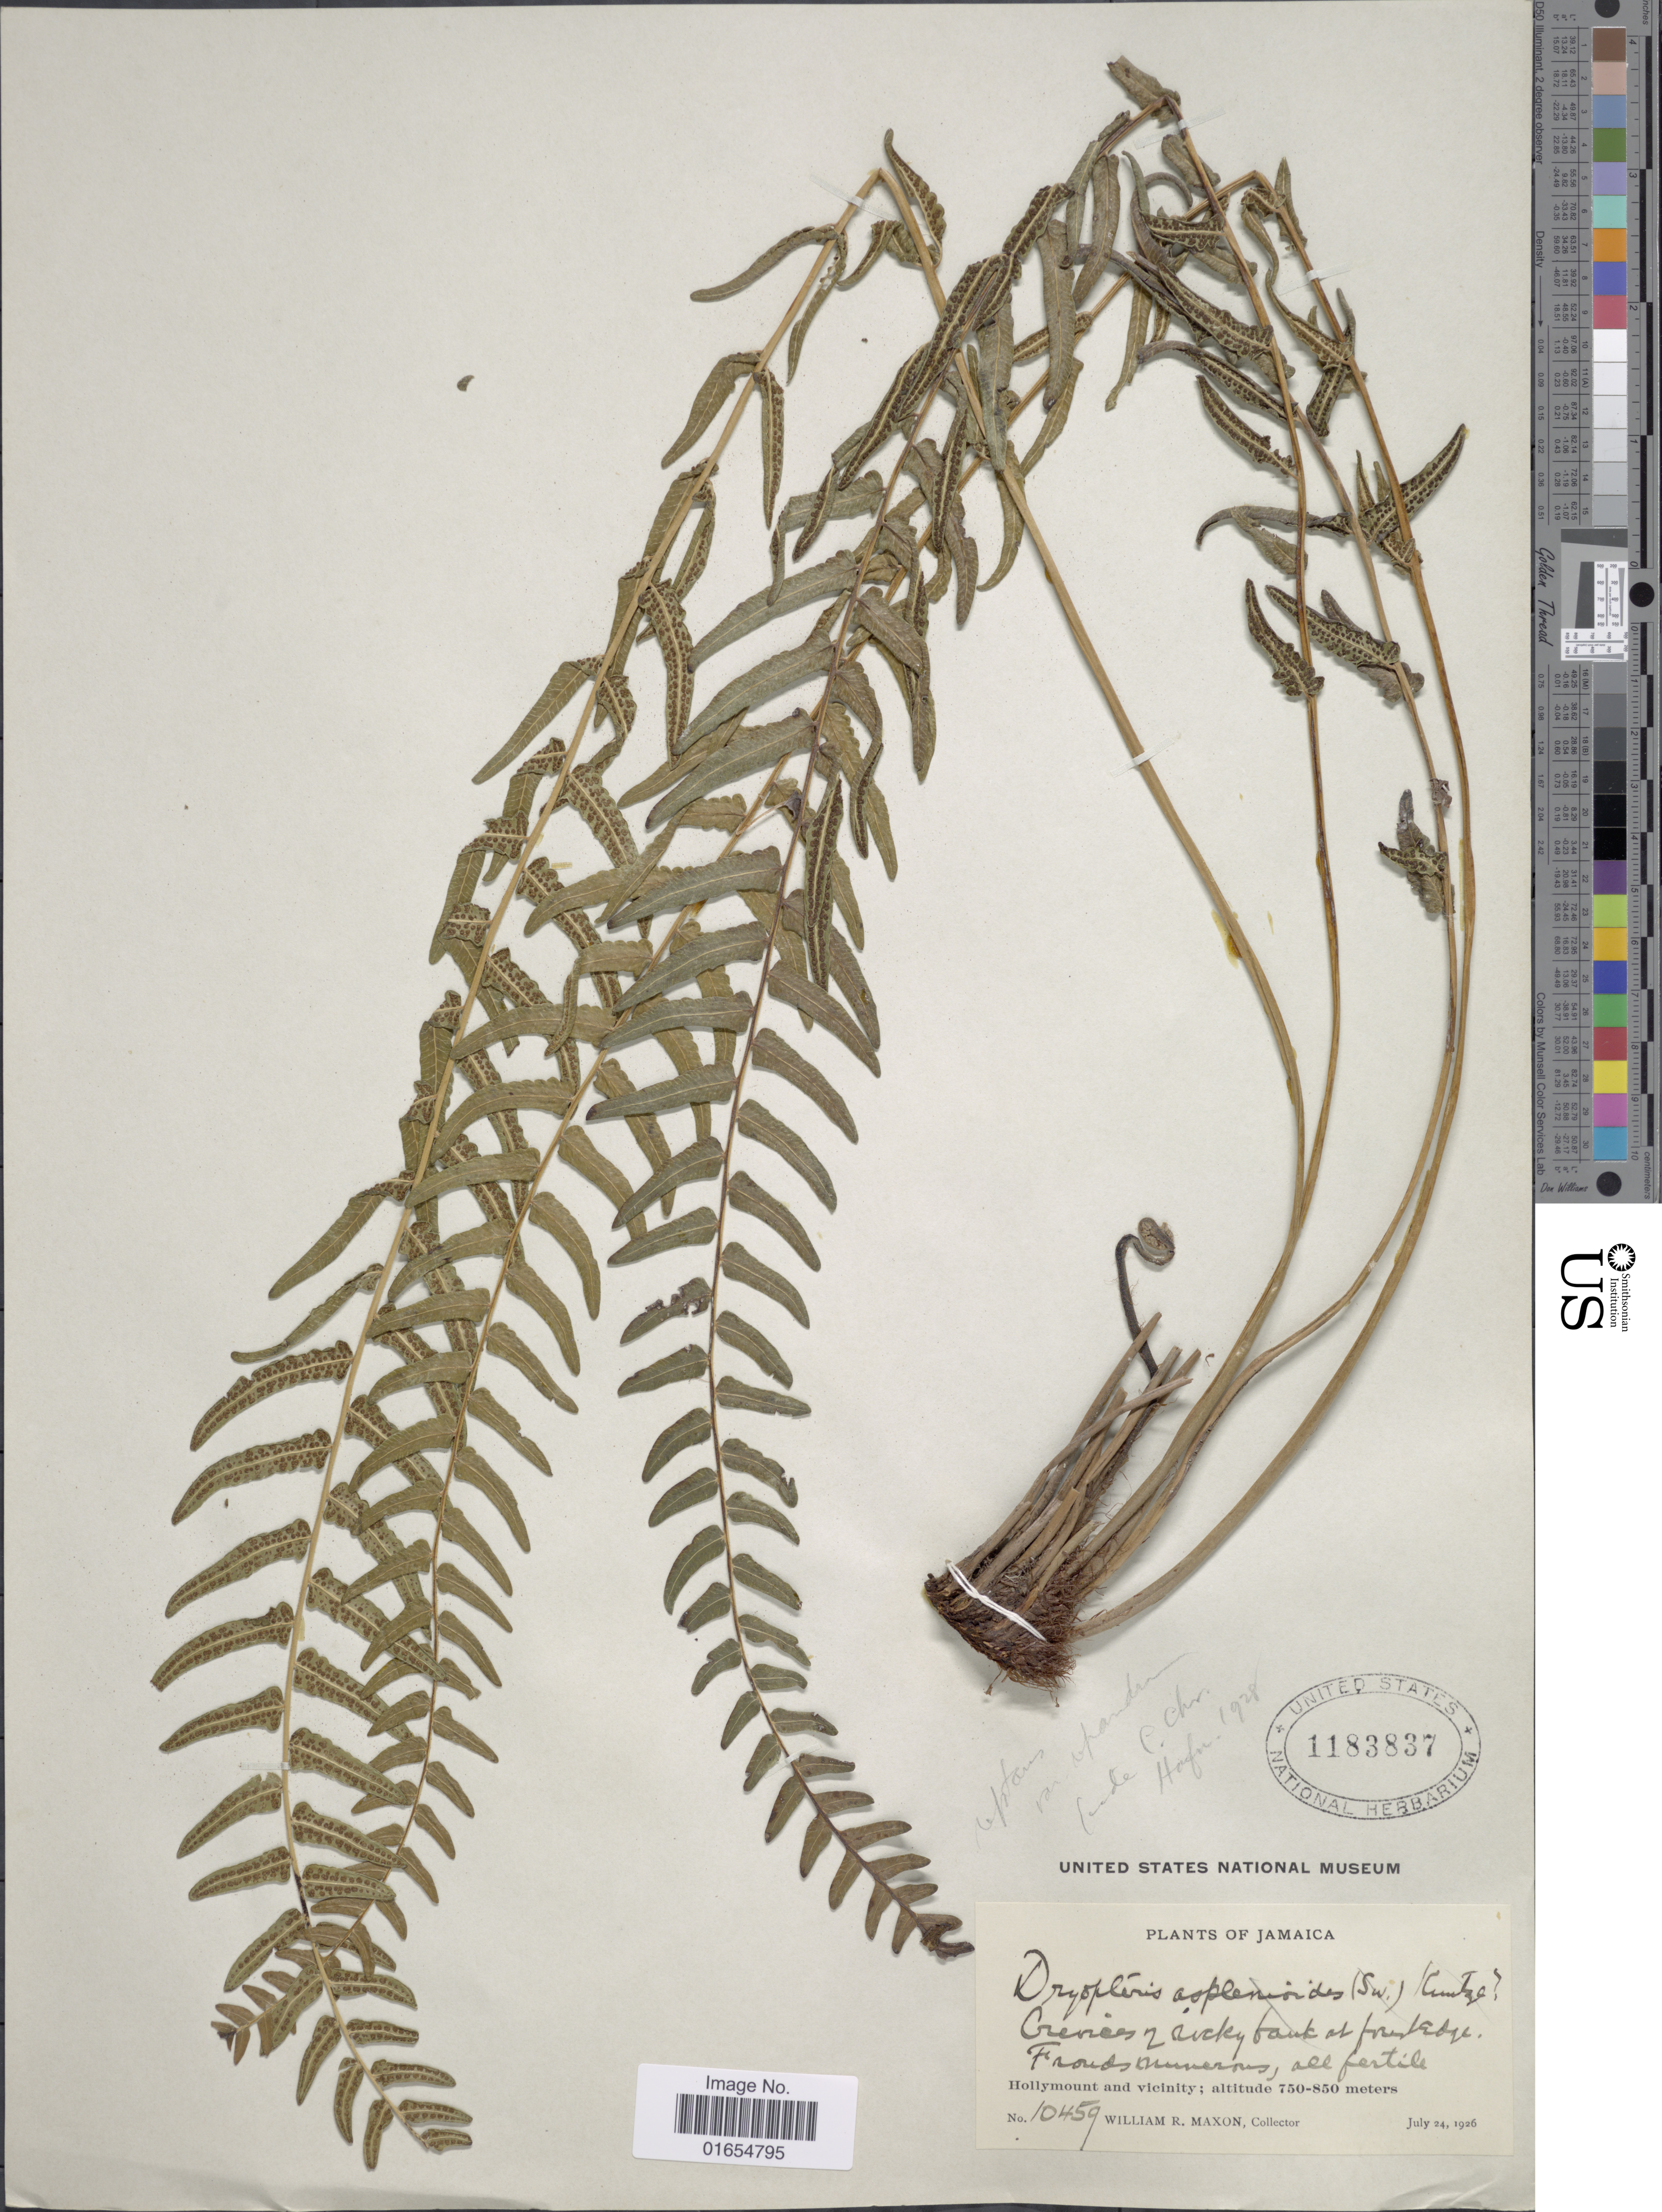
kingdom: Plantae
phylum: Tracheophyta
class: Polypodiopsida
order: Polypodiales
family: Thelypteridaceae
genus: Goniopteris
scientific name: Goniopteris reptans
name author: (J.F. Gmel.) C. Presl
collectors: W. R. Maxon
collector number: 10459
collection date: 1926-07-24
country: Jamaica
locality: Hollymount and vicinity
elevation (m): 750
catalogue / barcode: US 1183837